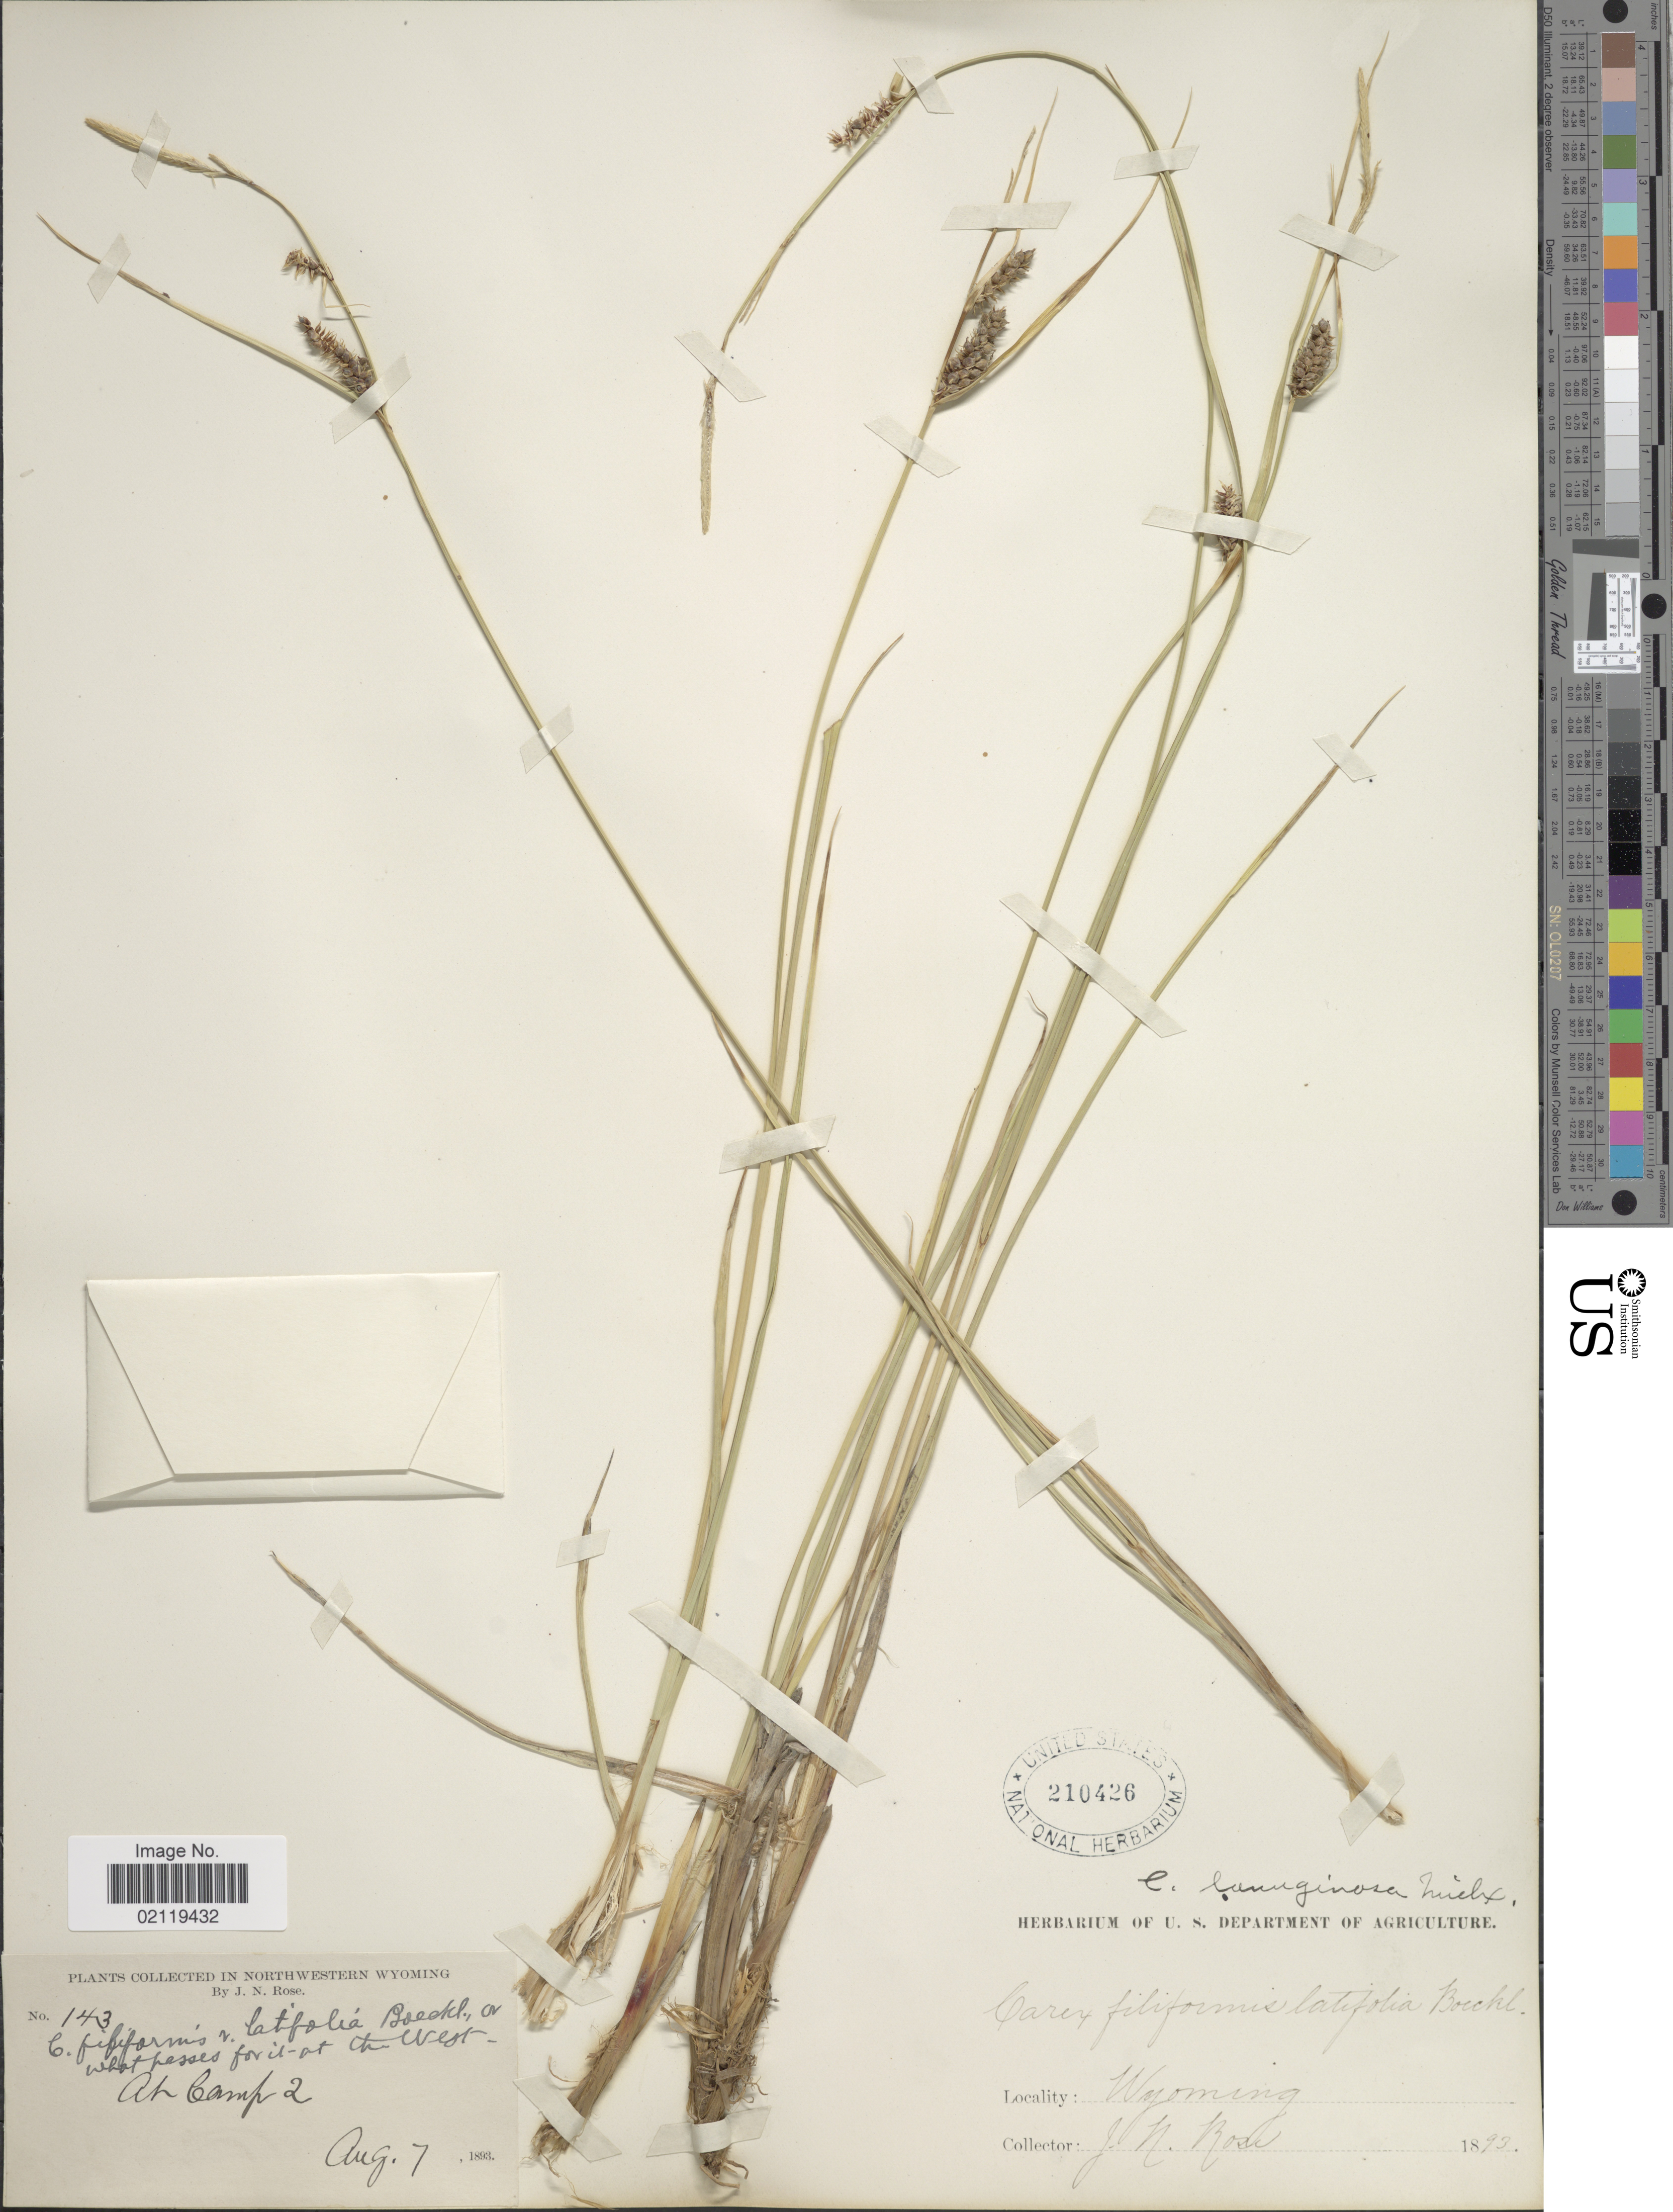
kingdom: Plantae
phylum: Tracheophyta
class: Liliopsida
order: Poales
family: Cyperaceae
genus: Carex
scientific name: Carex pellita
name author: Muhl. ex Willd.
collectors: J. N. Rose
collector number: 143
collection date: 1893-08-07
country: United States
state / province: Wyoming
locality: Northwestern Wyoming. At Camp 2.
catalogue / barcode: US 210426